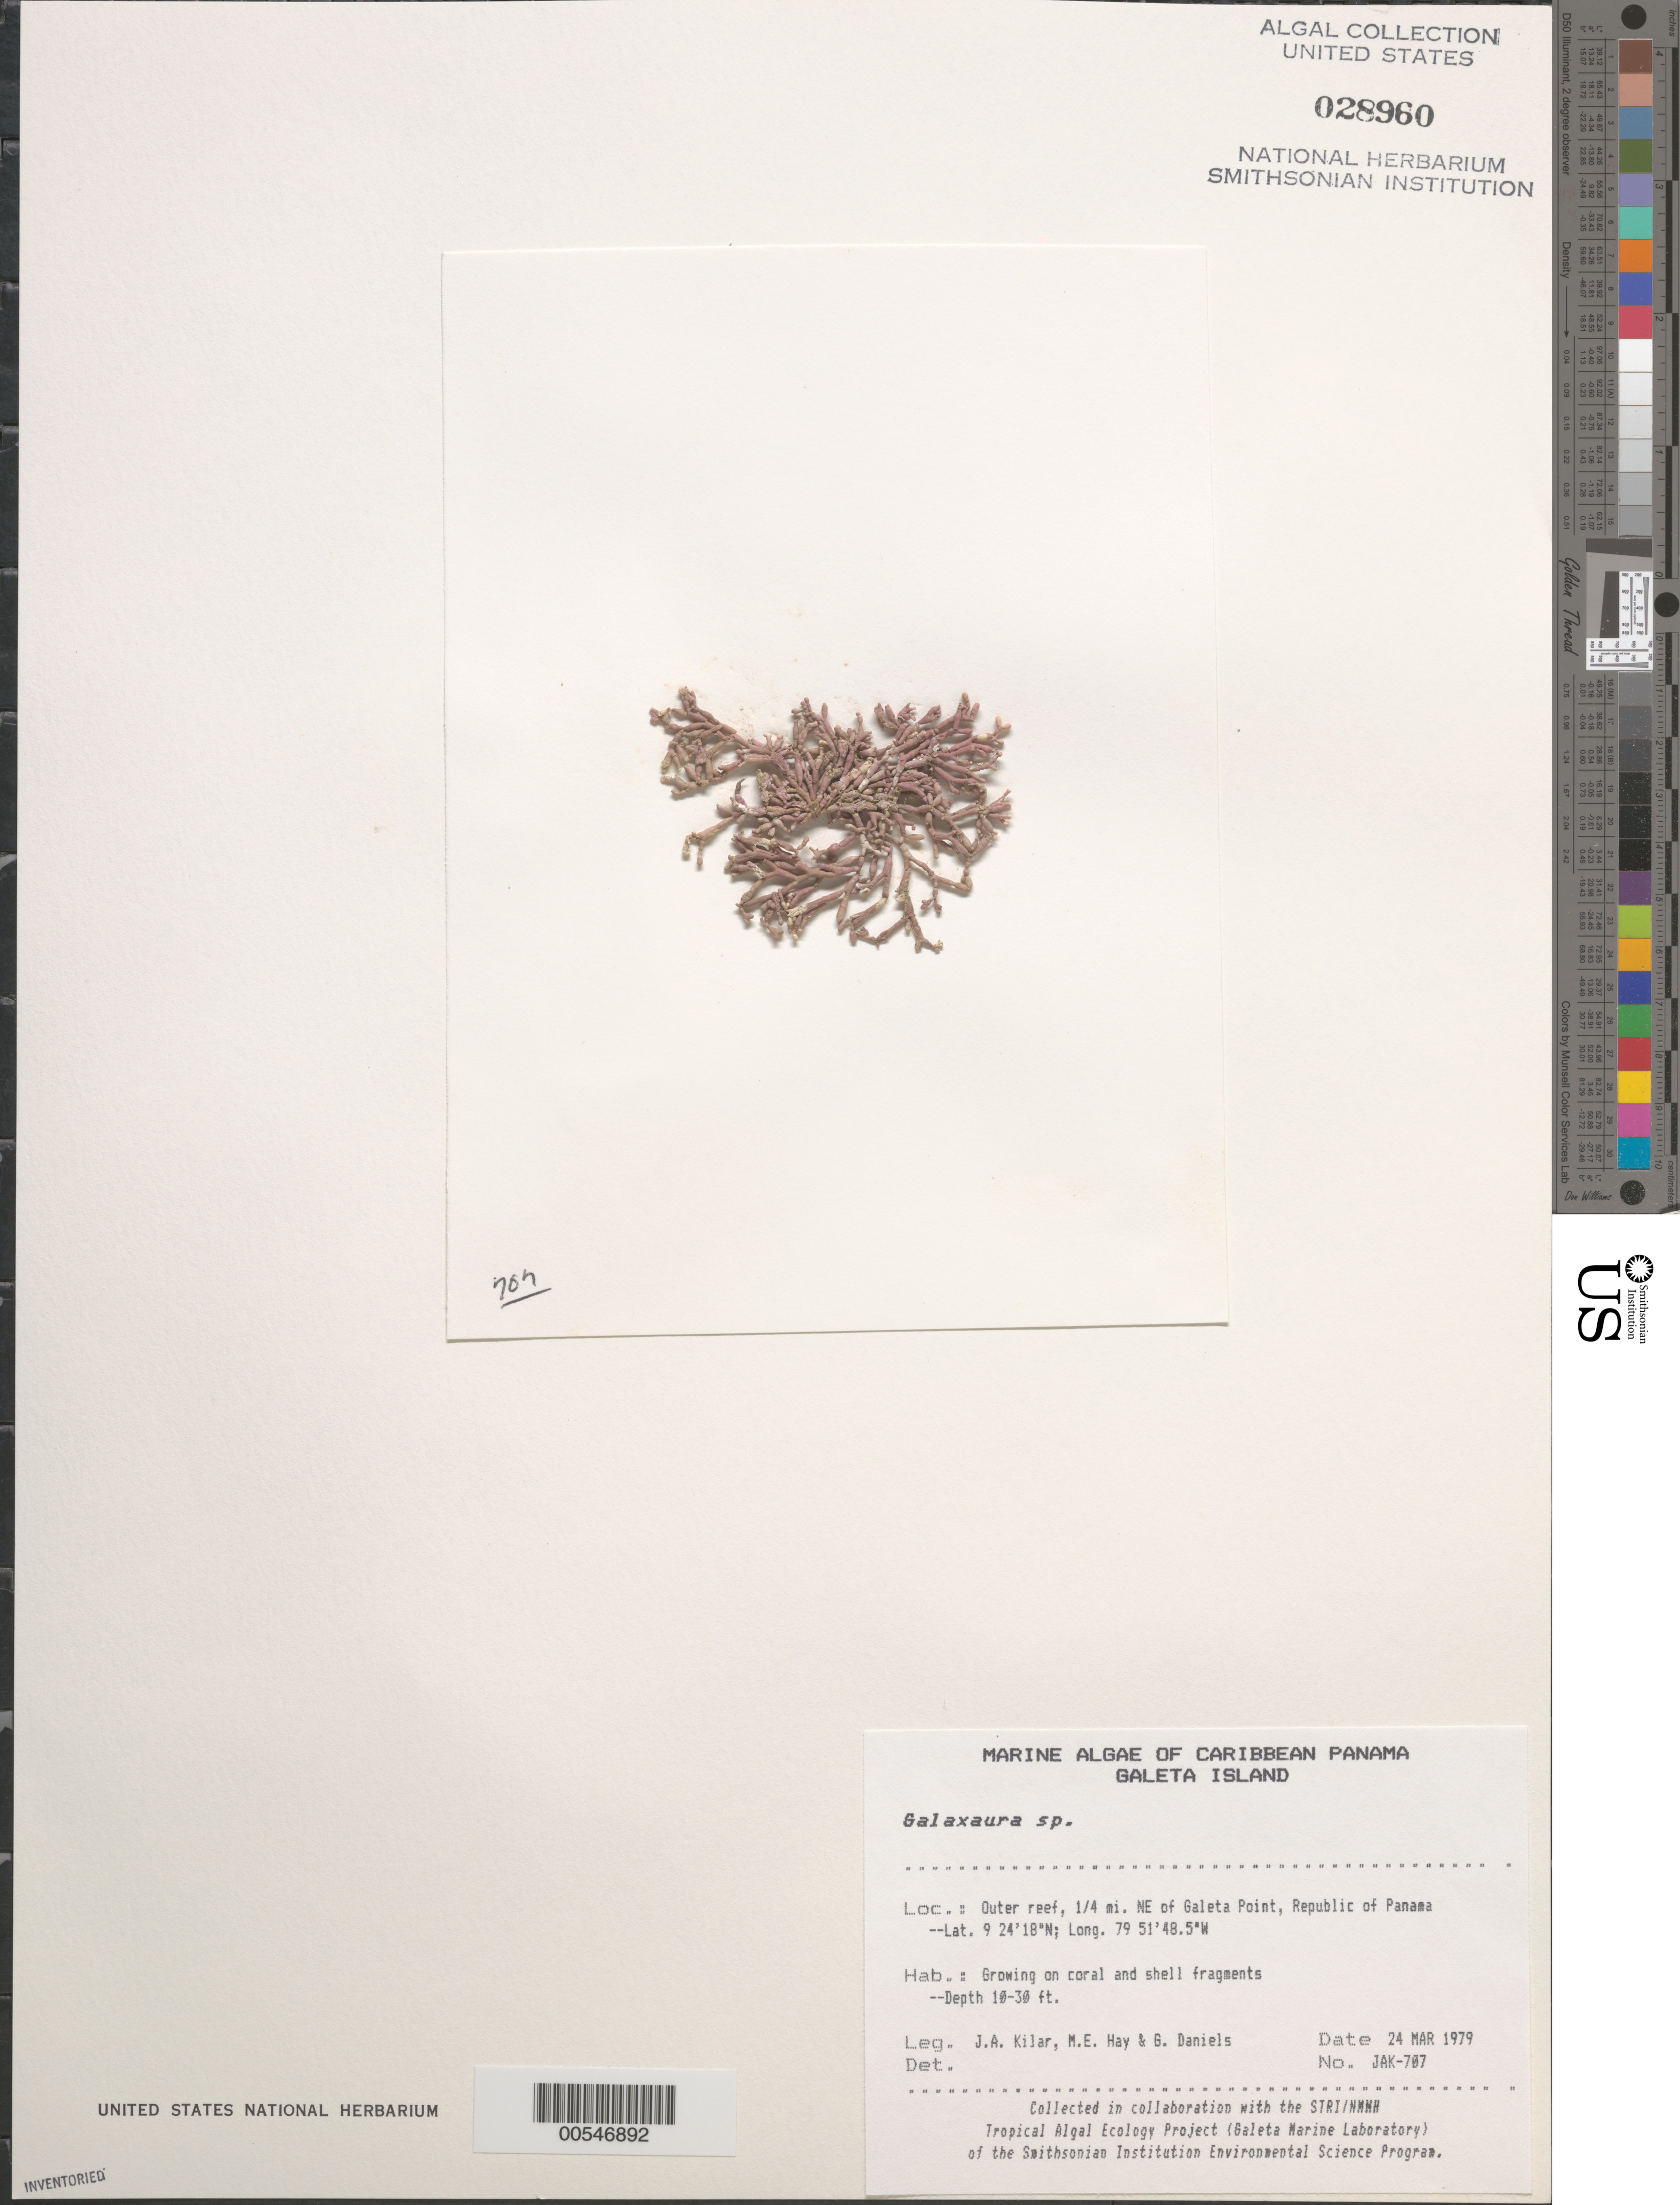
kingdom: Plantae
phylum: Rhodophyta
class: Florideophyceae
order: Nemaliales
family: Galaxauraceae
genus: Galaxaura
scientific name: Galaxaura sp.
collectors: J. A. Kilar, M. E. Hay & G. S. Daniels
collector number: JAK-707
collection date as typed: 24 Mar 1979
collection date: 1979-03-24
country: Panama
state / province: Colón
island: Galeta Island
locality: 1/4th mile northeast of Galeta Point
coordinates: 9 24'18"N, 79 51'48.5"W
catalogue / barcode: US 28960